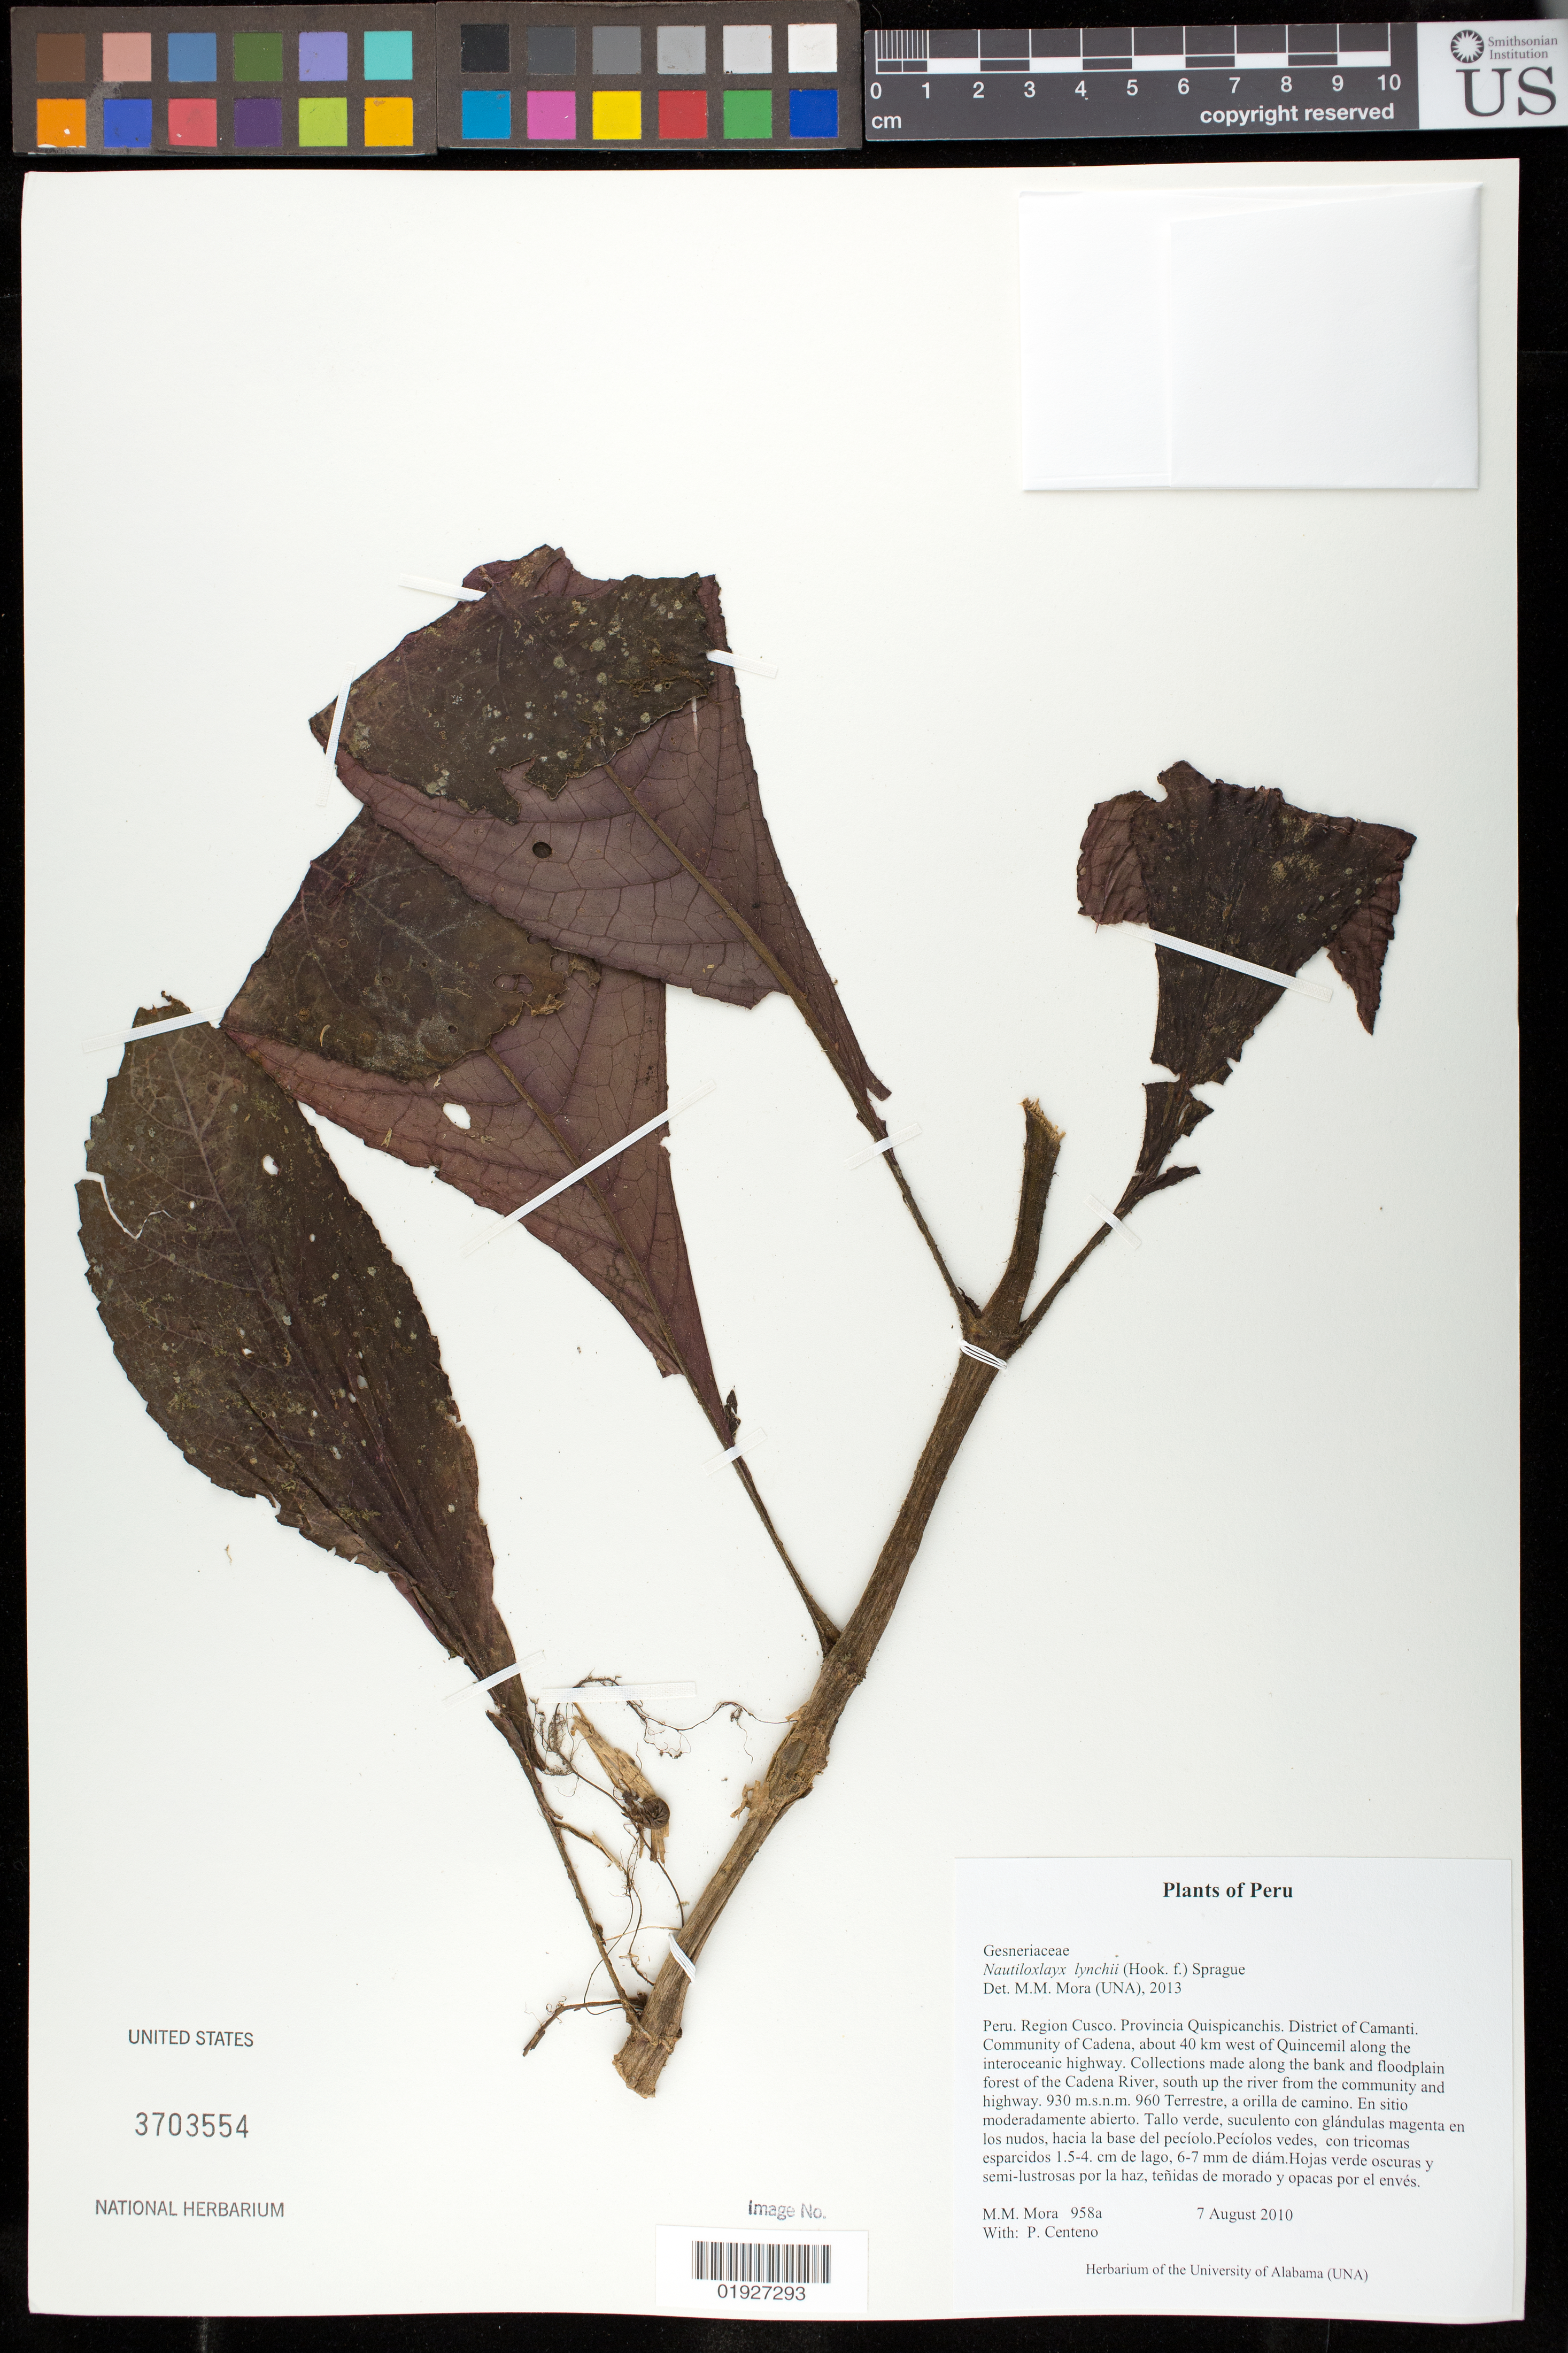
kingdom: Plantae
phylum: Tracheophyta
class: Magnoliopsida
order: Lamiales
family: Gesneriaceae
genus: Nautilocalyx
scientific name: Nautilocalyx lynchii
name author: (Hook. f.) Sprague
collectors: M. M. Mora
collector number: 958a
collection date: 2010-08-07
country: Peru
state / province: Cusco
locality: Provincia Quispicanchis. District of Camanti. Community of Cadena, about 40 km west of Quincemil along the interoceanic highway. Collections made along the bank and floodplain forest of the Cadena River, south up the river from the community and highway.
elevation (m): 930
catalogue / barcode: US 3703554